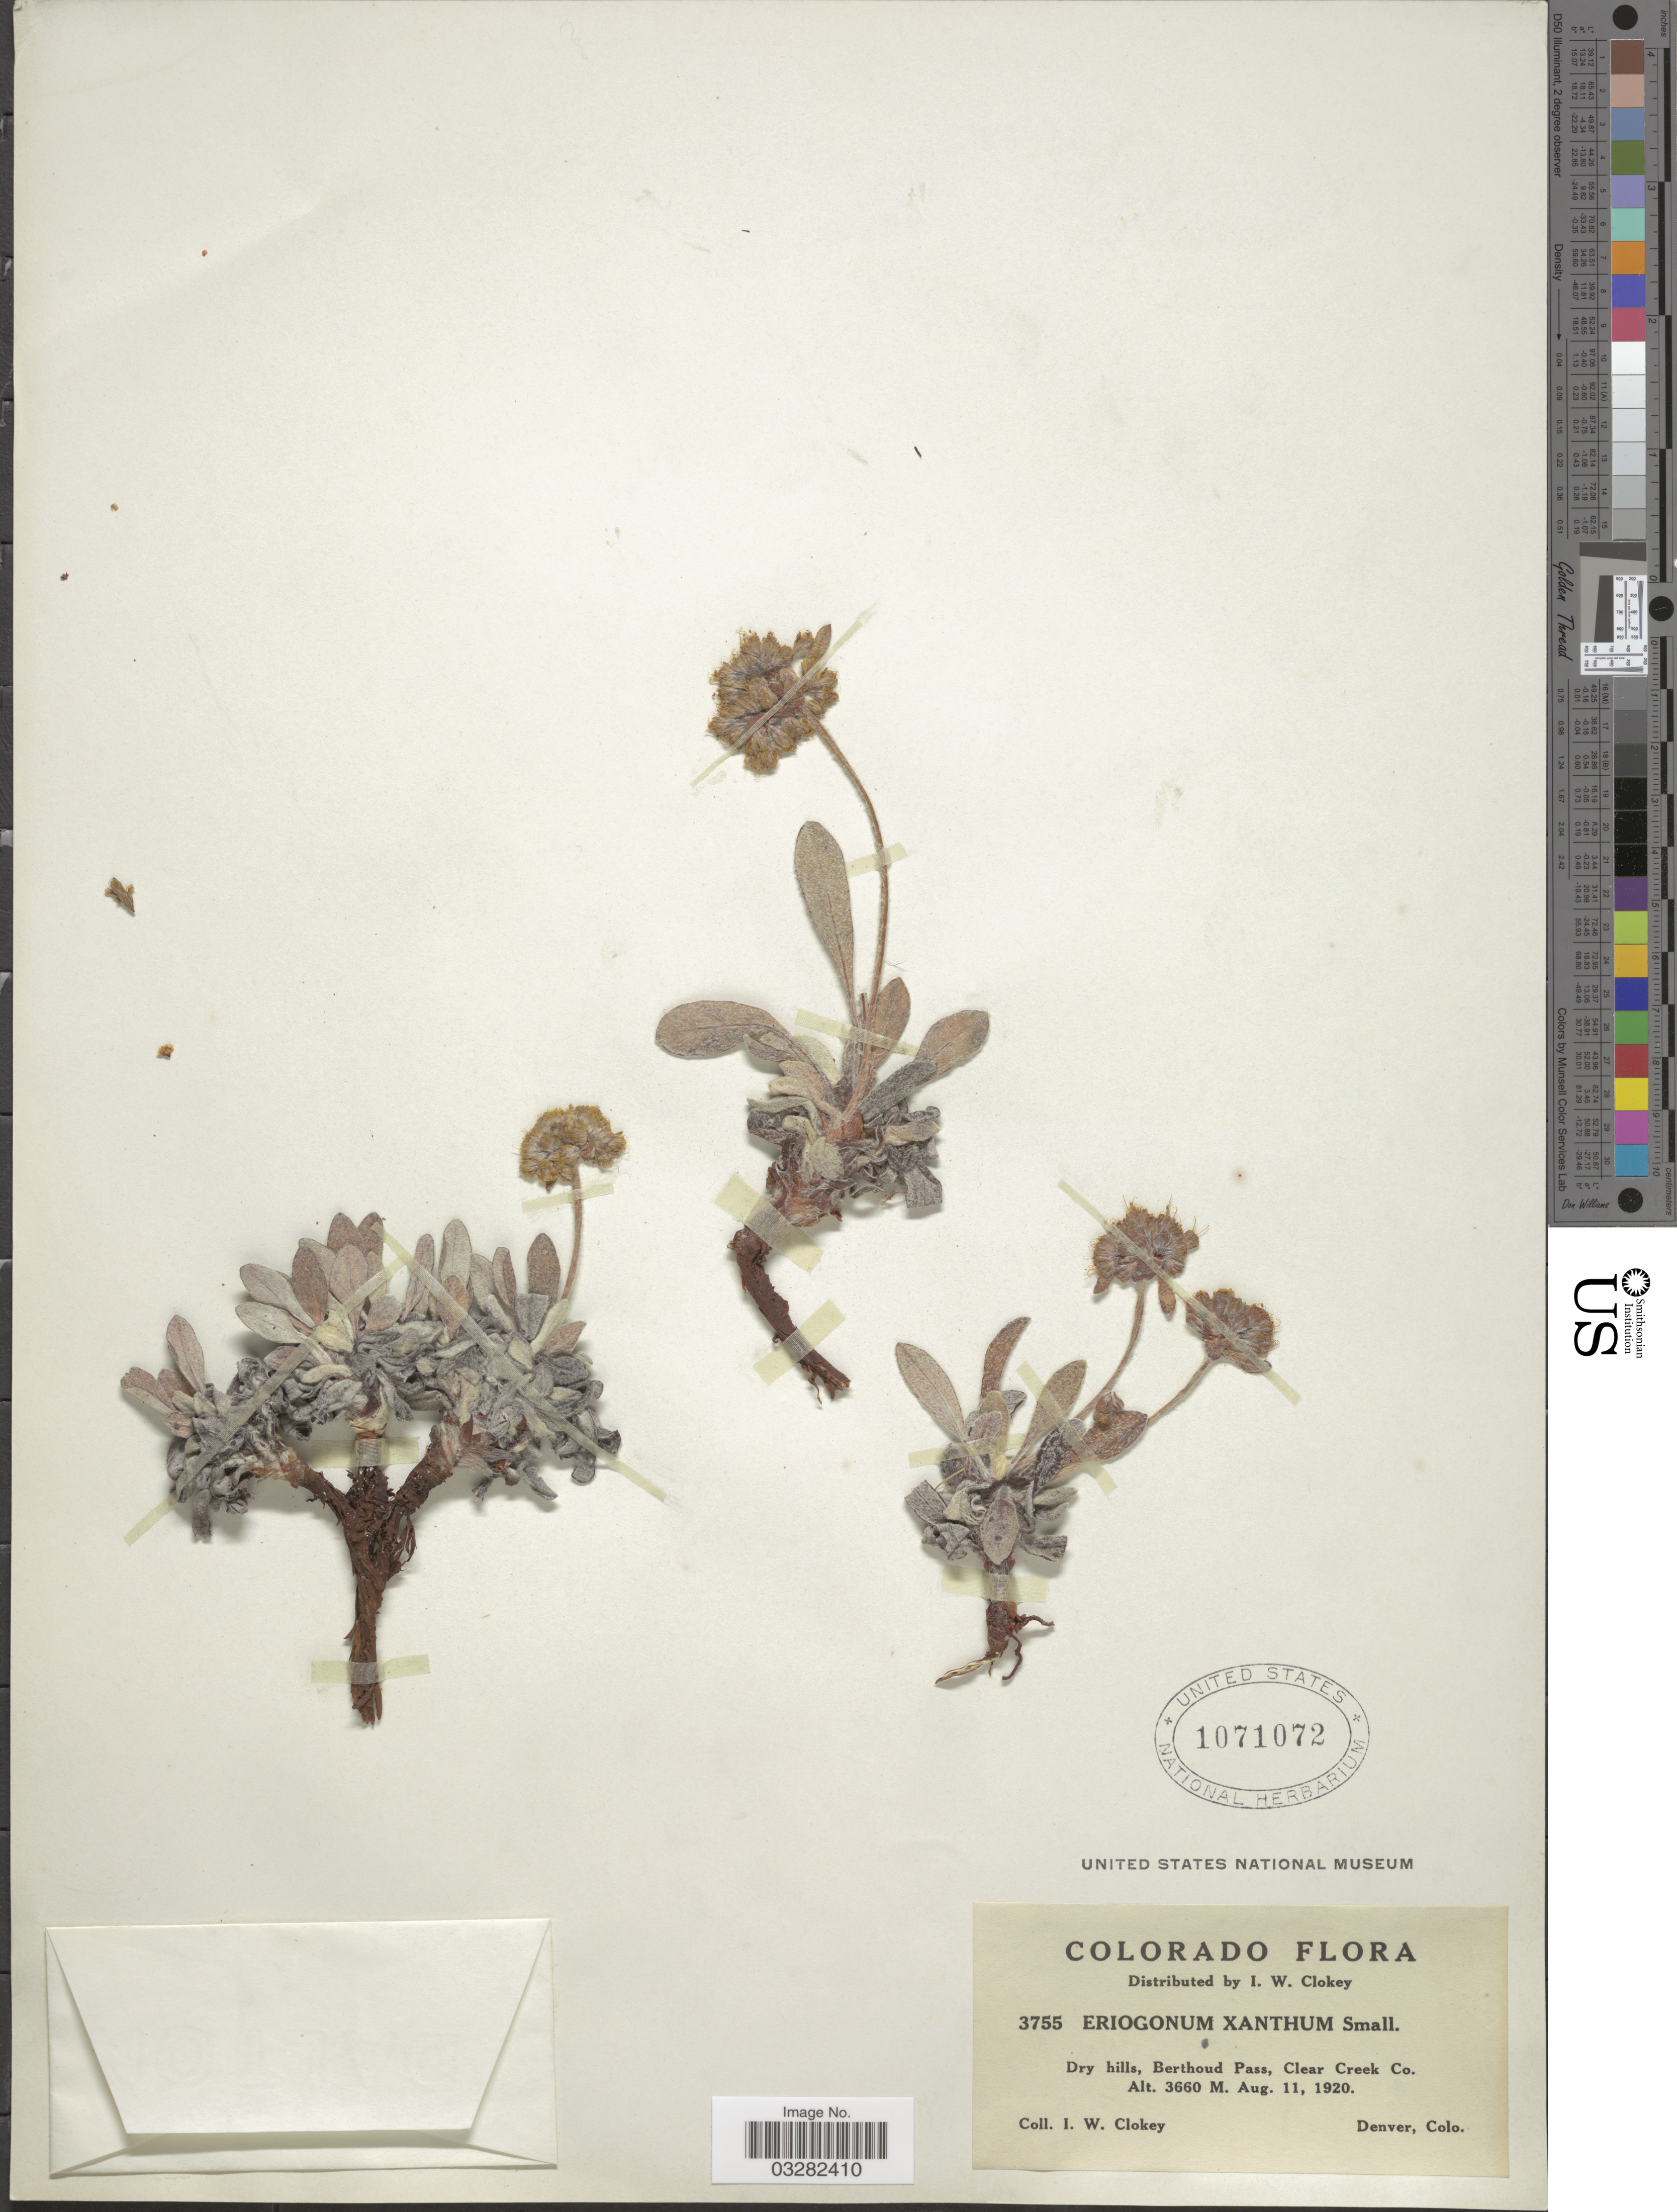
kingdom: Plantae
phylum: Tracheophyta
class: Magnoliopsida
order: Caryophyllales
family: Polygonaceae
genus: Eriogonum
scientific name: Eriogonum xanthum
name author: Small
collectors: I. W. Clokey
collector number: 3755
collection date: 1920-08-11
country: United States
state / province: Colorado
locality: Berthoud Pass, Clear Creek Co.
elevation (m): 3660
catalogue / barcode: US 1071072